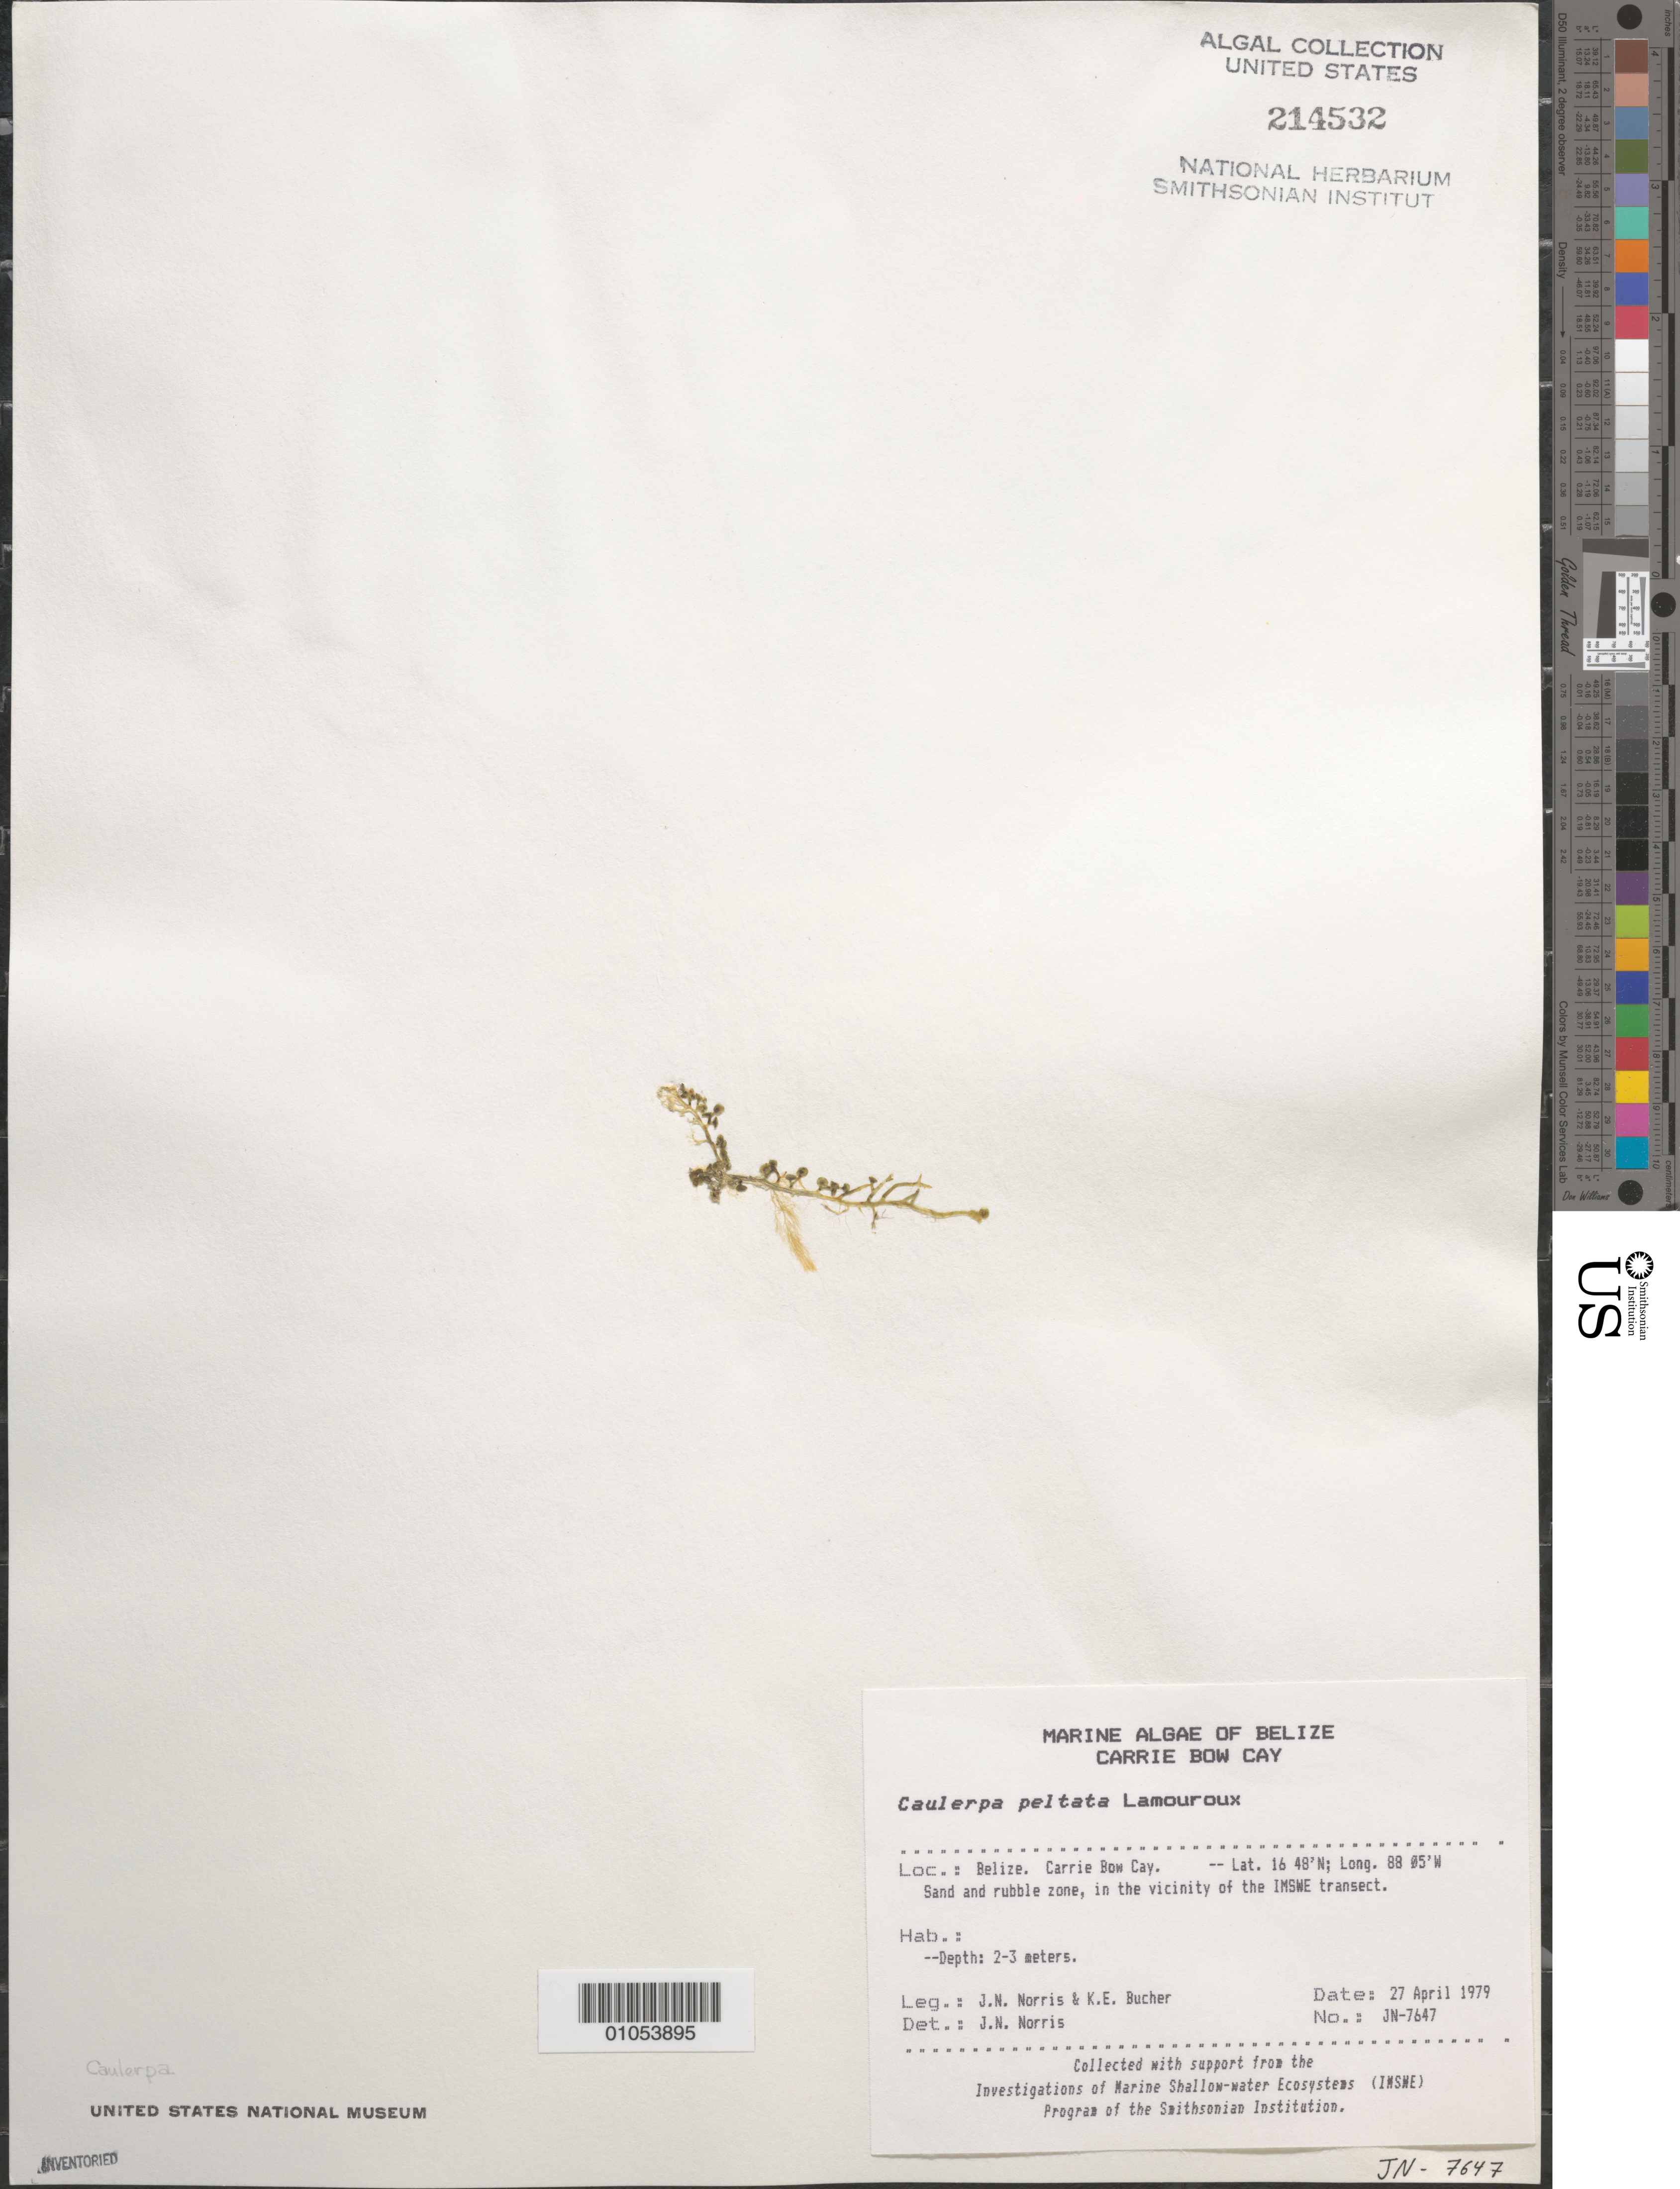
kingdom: Plantae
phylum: Chlorophyta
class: Ulvophyceae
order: Ulvales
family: Ulvaceae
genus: Ulva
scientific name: Ulva linza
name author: L.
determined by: Algae name updating Project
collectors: J. N. Norris & K. E. Bucher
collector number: JN-7647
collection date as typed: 27 Apr 1979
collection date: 1979-04-27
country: Belize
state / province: Stann Creek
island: Carrie Bow Cay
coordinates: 16 48'N, 88 05'W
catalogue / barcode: US 214532